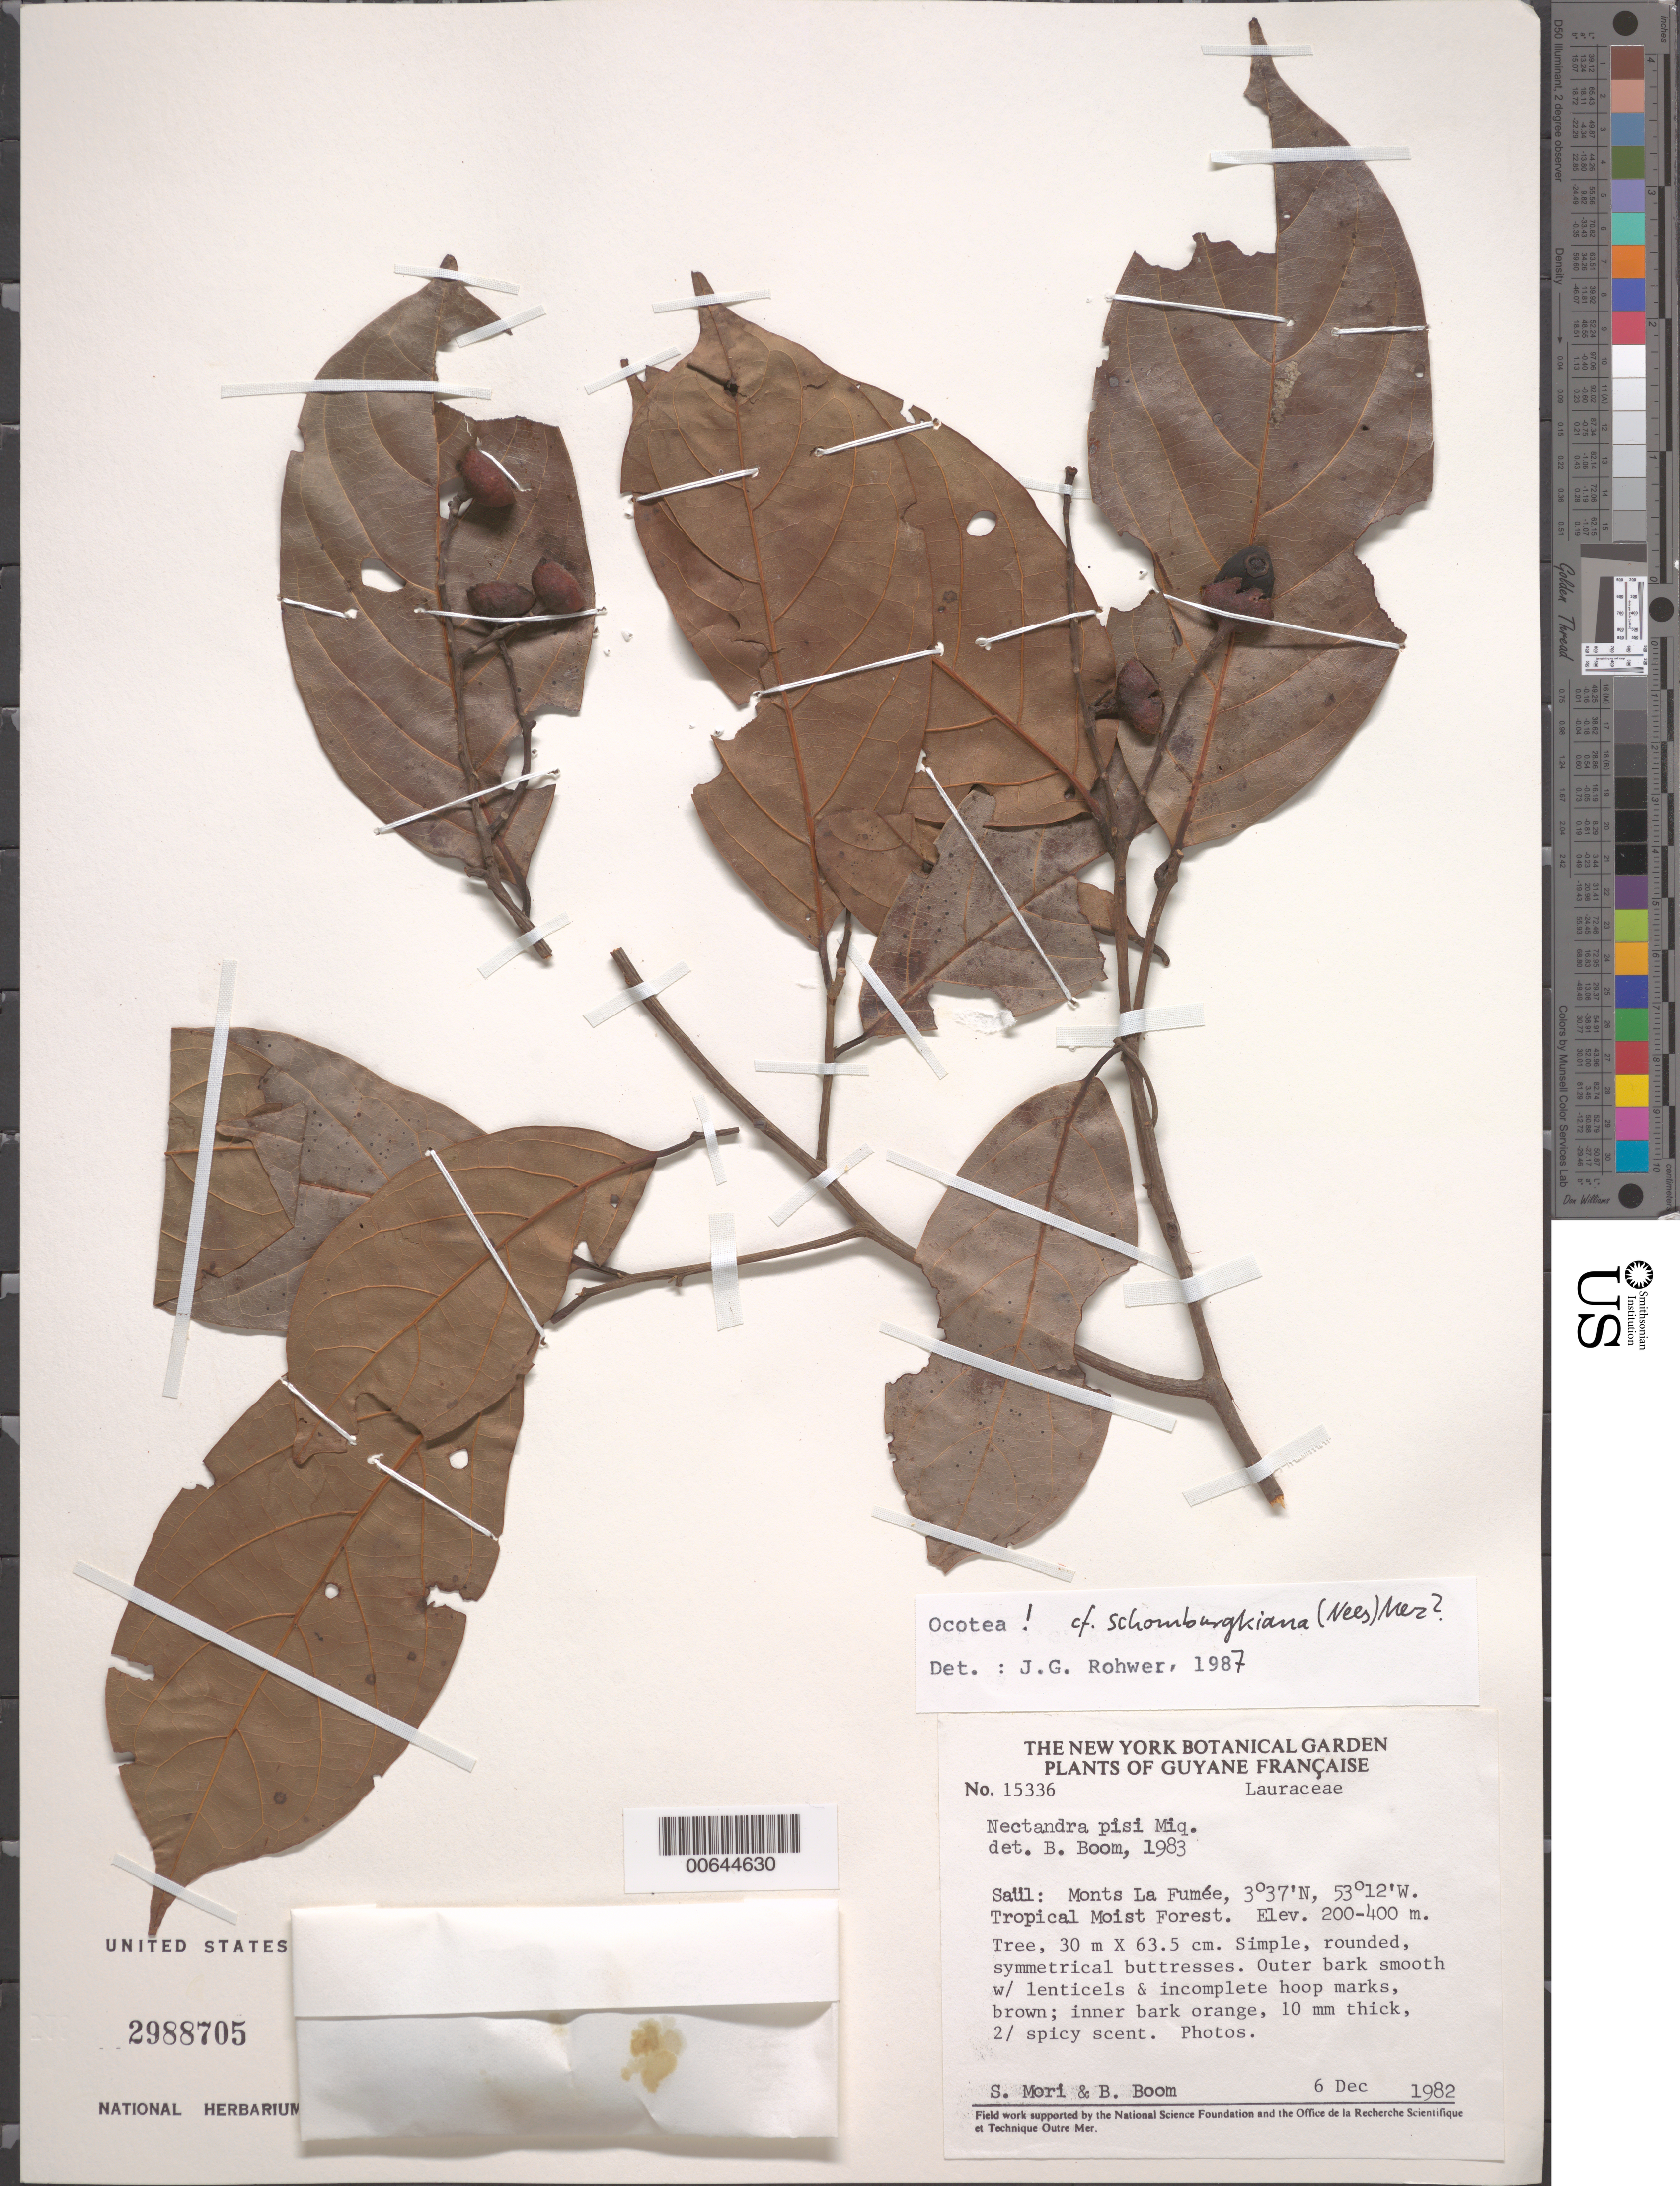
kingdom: Plantae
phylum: Tracheophyta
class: Magnoliopsida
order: Laurales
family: Lauraceae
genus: Ocotea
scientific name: Ocotea schomburgkiana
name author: (Nees) Mez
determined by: Boom, B. M.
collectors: S. Mori & B. M. Boom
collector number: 15336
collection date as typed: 6-Dec-82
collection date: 1982-12-06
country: French Guiana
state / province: Saint-Laurent-du-Maroni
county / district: Saül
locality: Saül, Monts La Fumée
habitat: Tropical moist forest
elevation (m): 200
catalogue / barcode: US 2988705